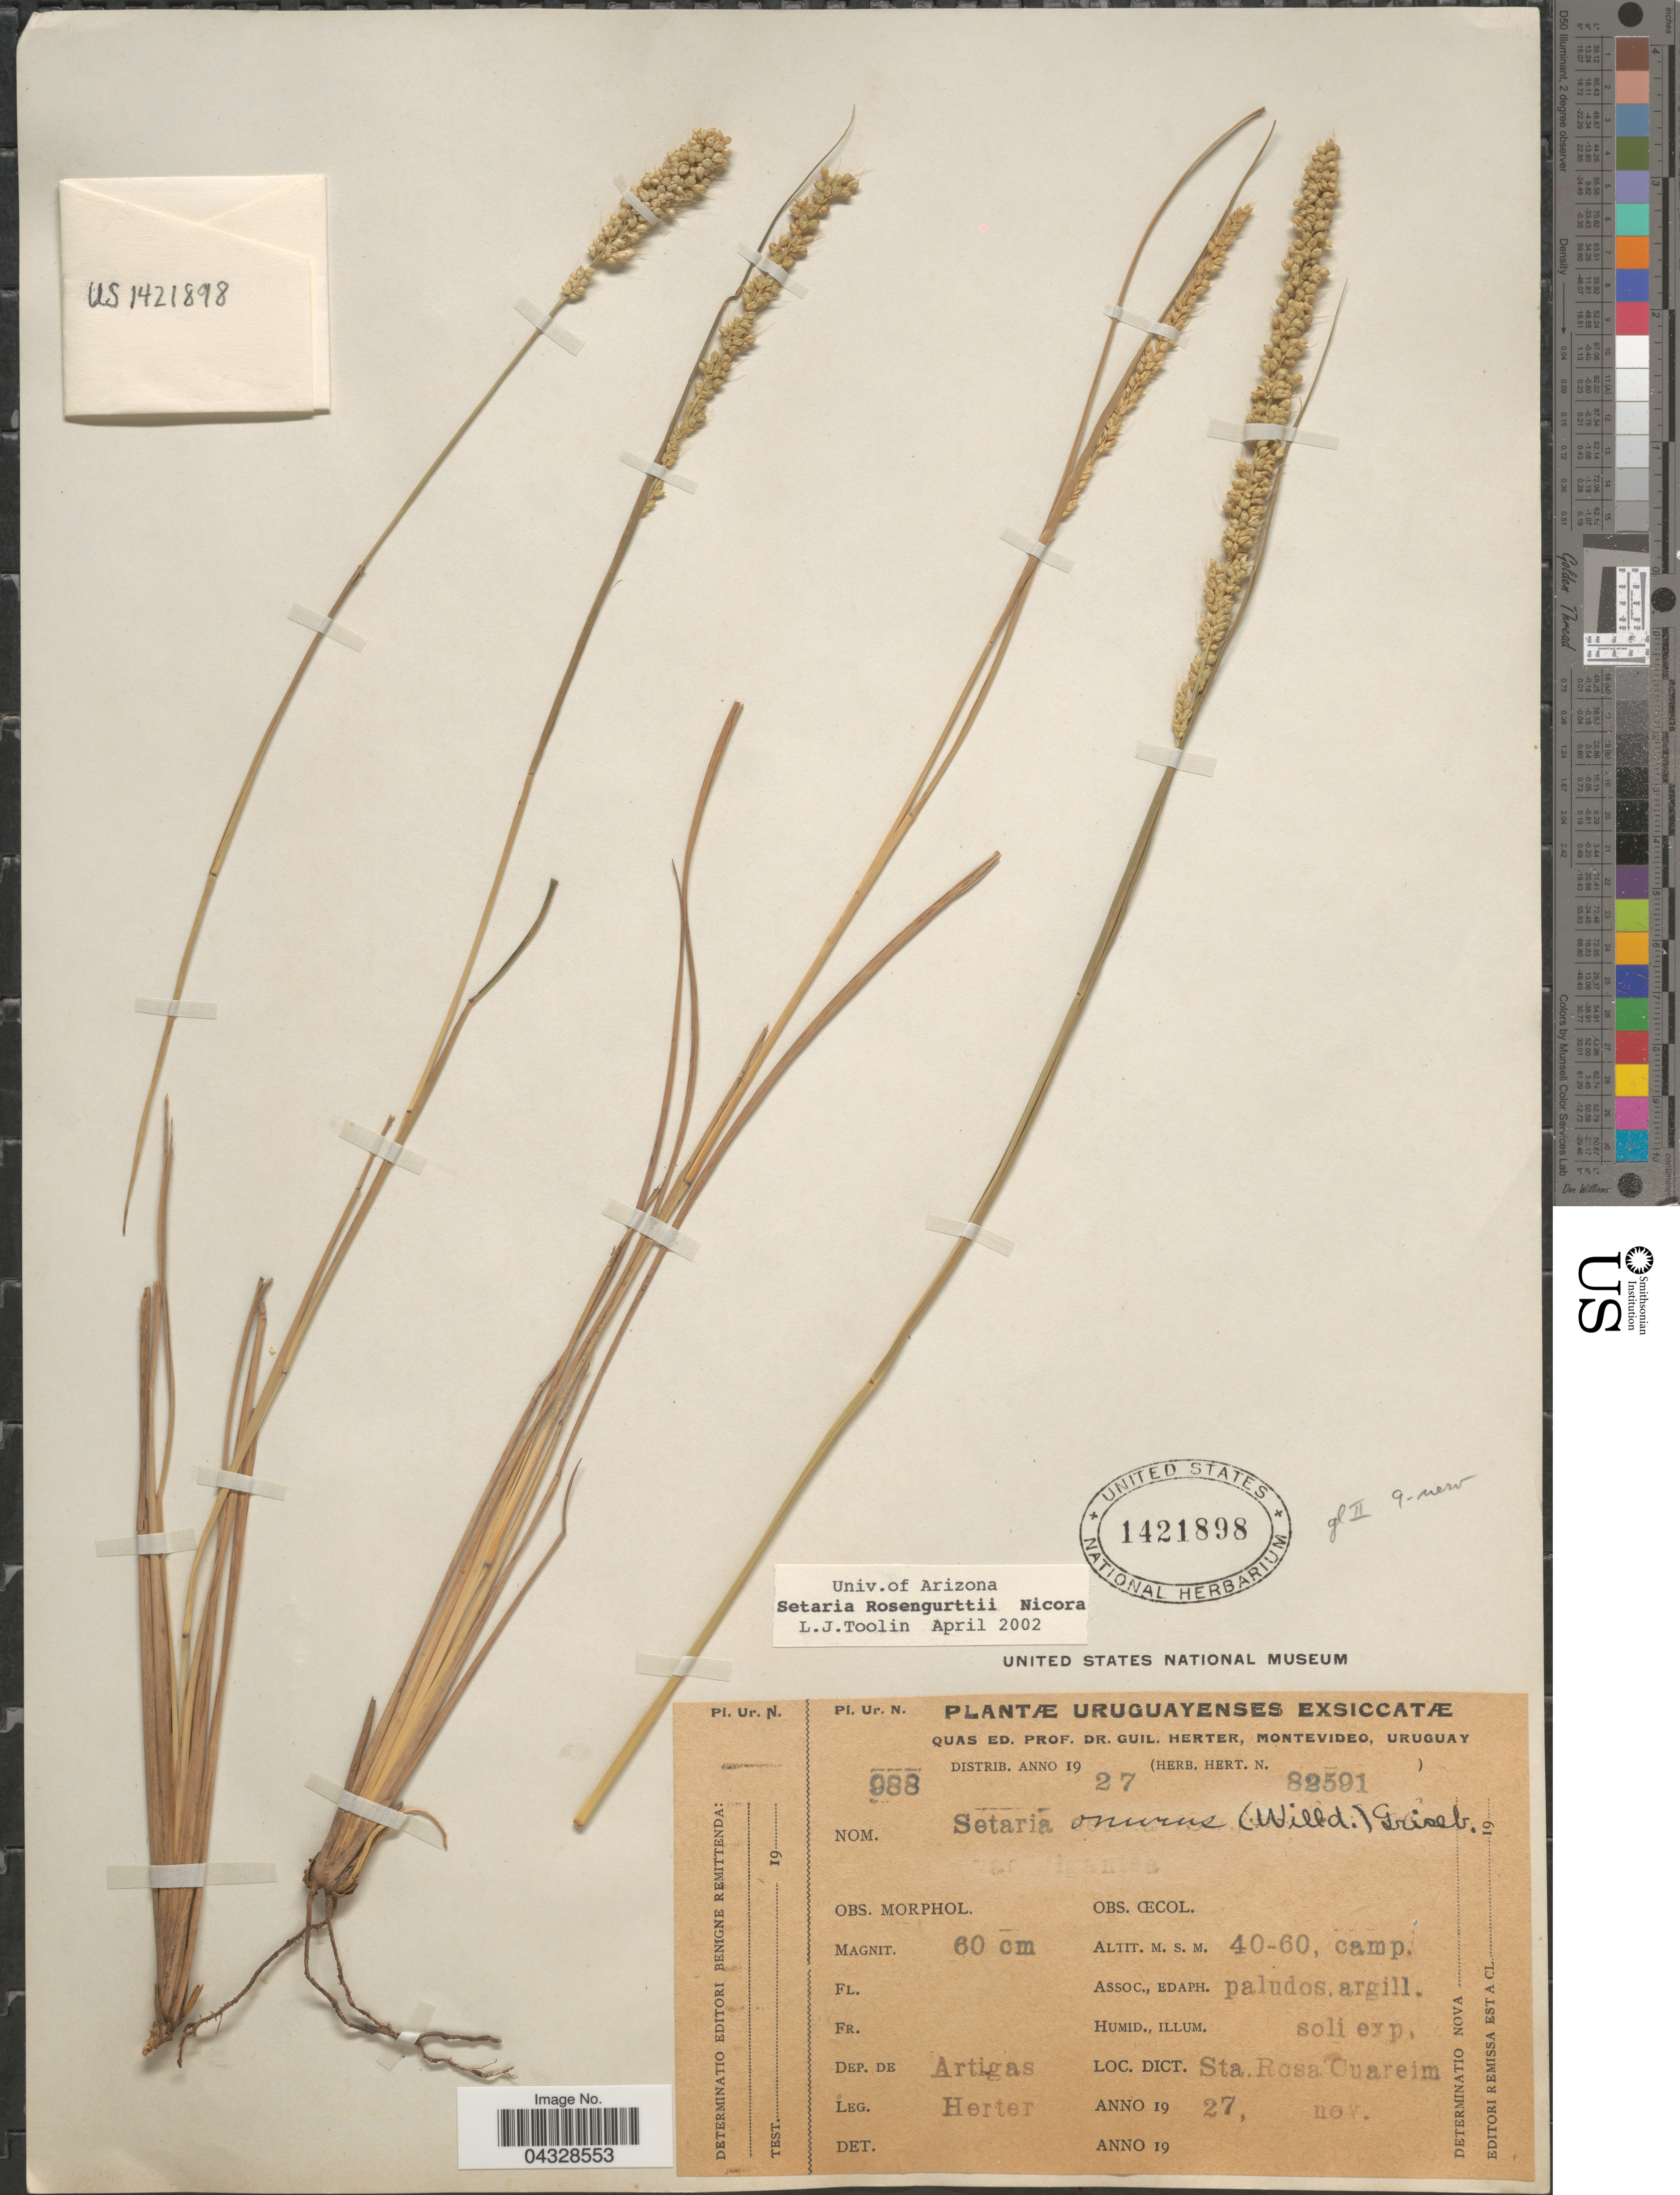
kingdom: Plantae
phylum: Tracheophyta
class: Liliopsida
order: Poales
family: Poaceae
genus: Setaria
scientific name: Setaria rosengurttii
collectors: G. Herter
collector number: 988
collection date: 1927-11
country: Uruguay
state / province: Artigas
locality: Dep. de Artigas. Dict. Sta. Rosa Cuareim.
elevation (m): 40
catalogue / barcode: US 1421898